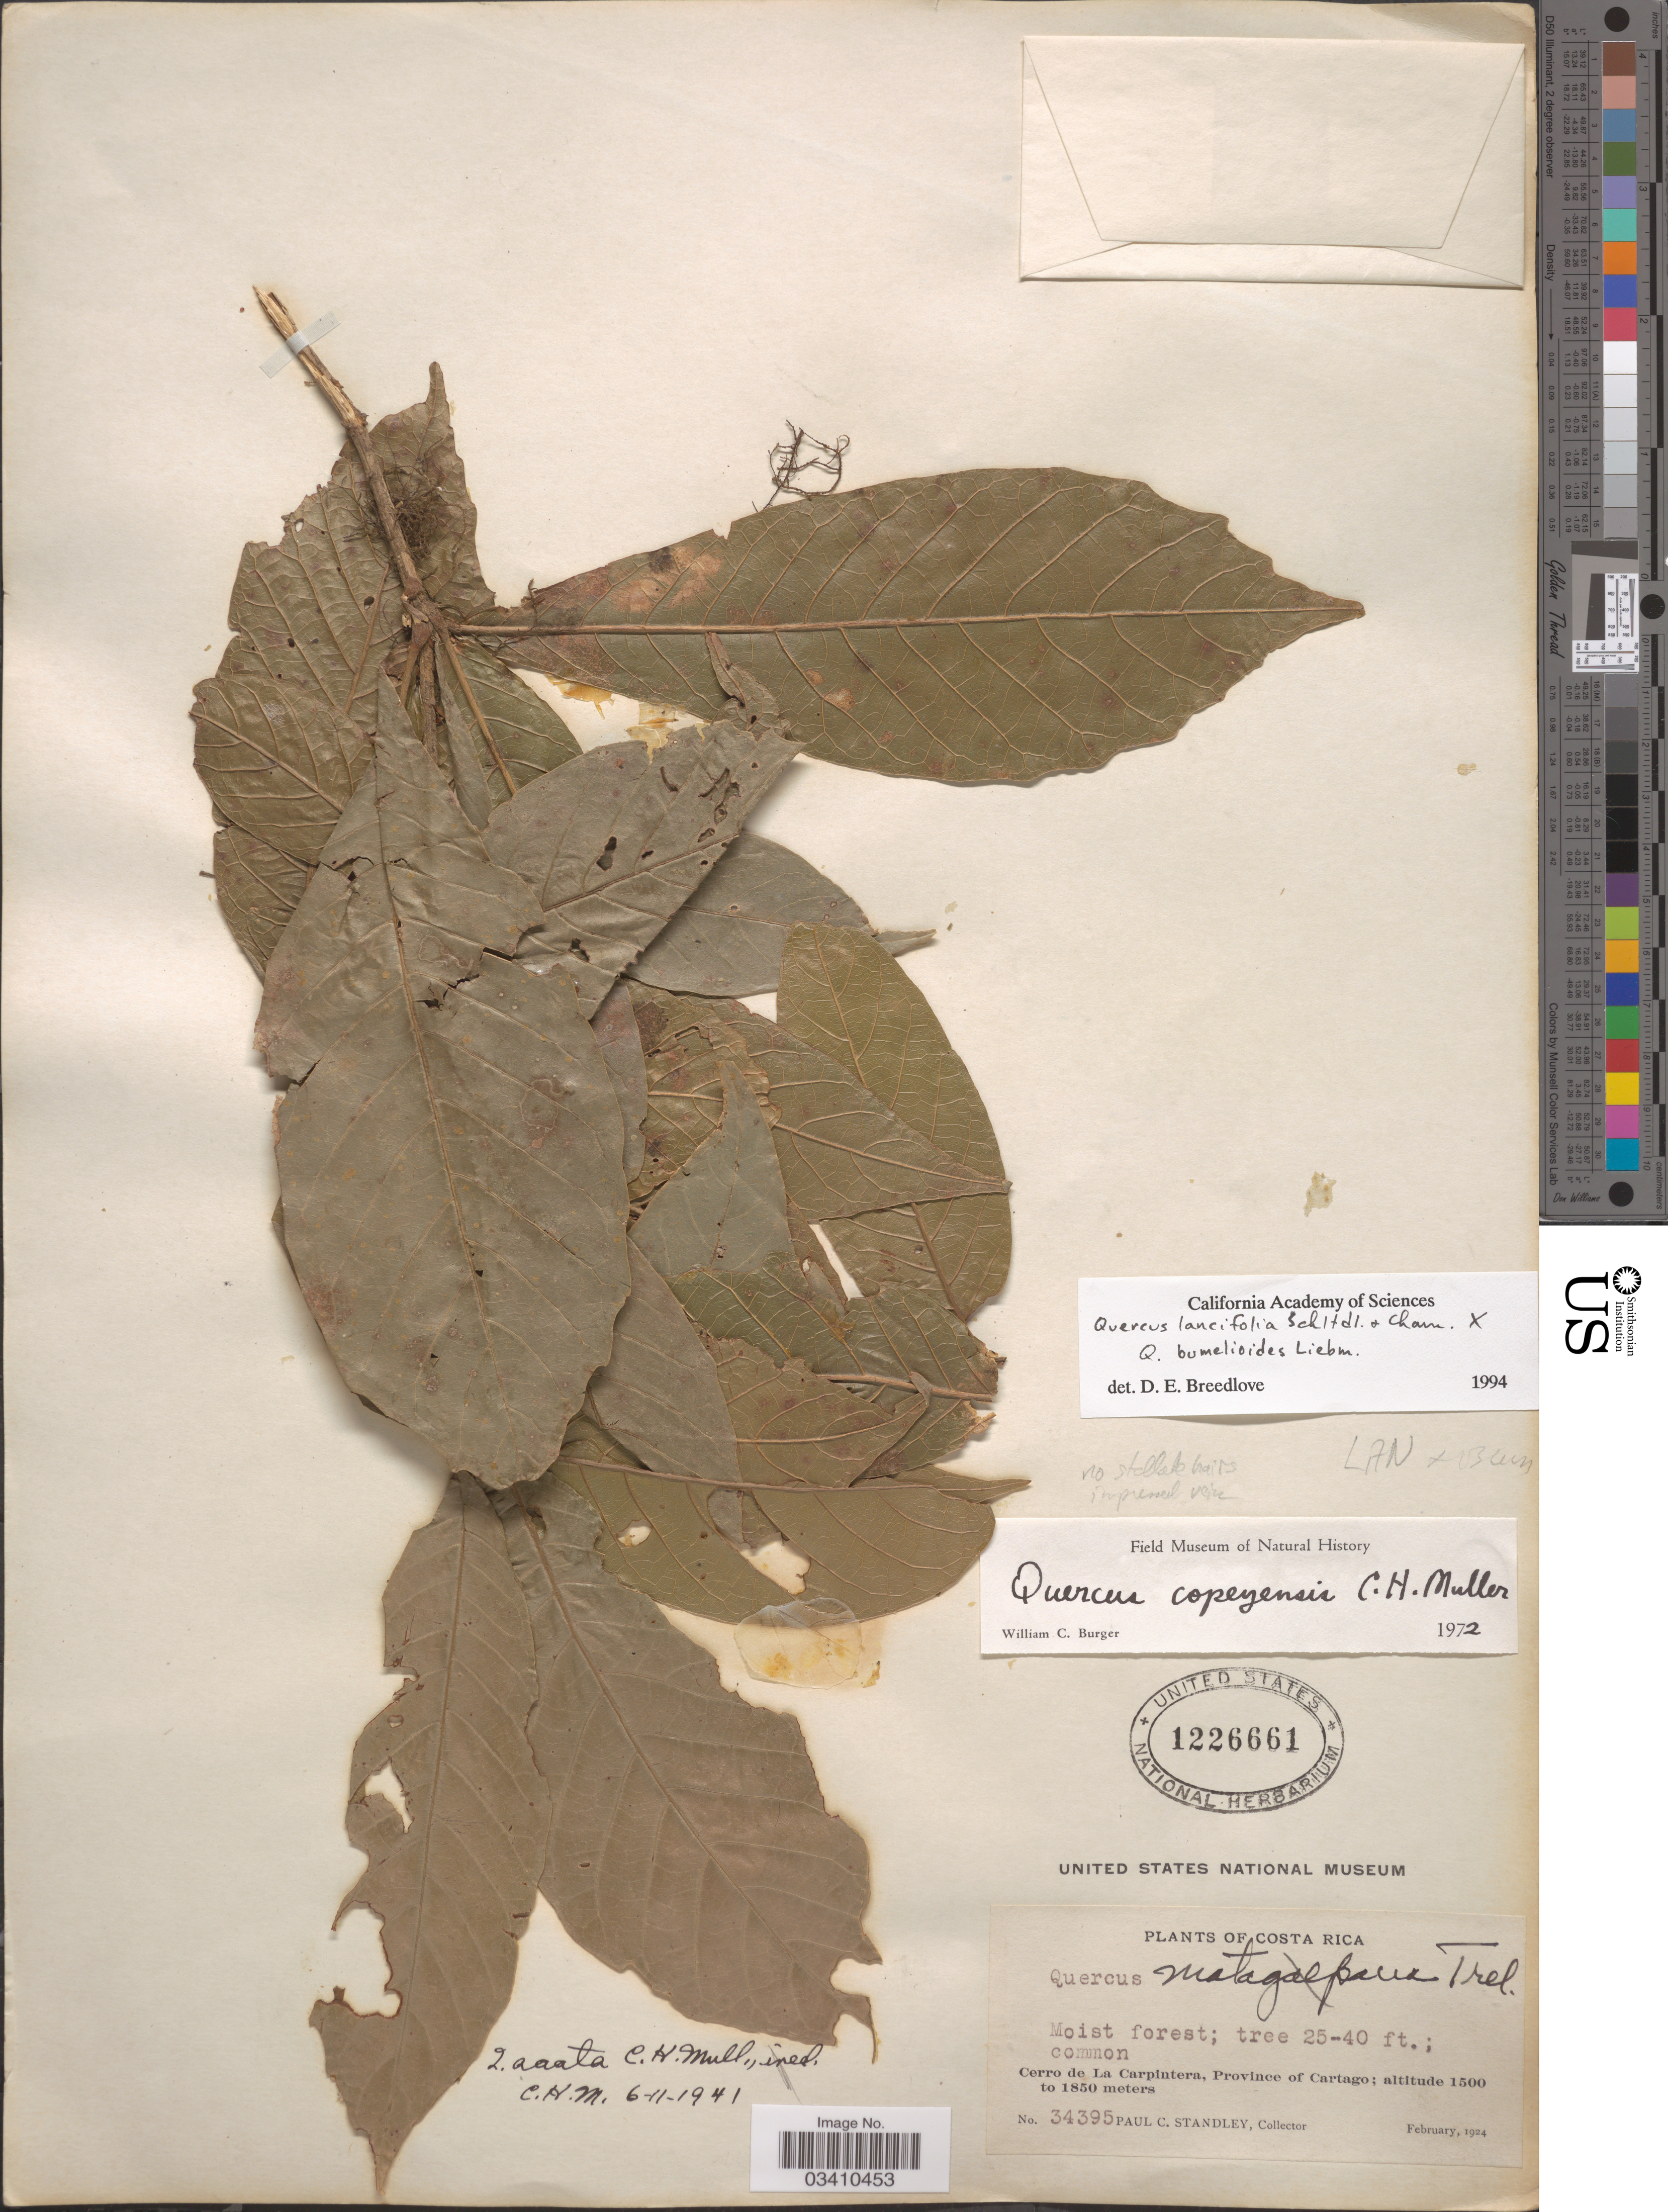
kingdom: Plantae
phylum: Tracheophyta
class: Magnoliopsida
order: Fagales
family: Fagaceae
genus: Quercus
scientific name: Quercus lancifolia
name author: Schltdl. & Cham.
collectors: P. C. Standley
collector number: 34395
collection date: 1924-02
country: Costa Rica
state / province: Cartago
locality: Cerro de La Carpintera.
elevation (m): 1500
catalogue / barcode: US 1226661